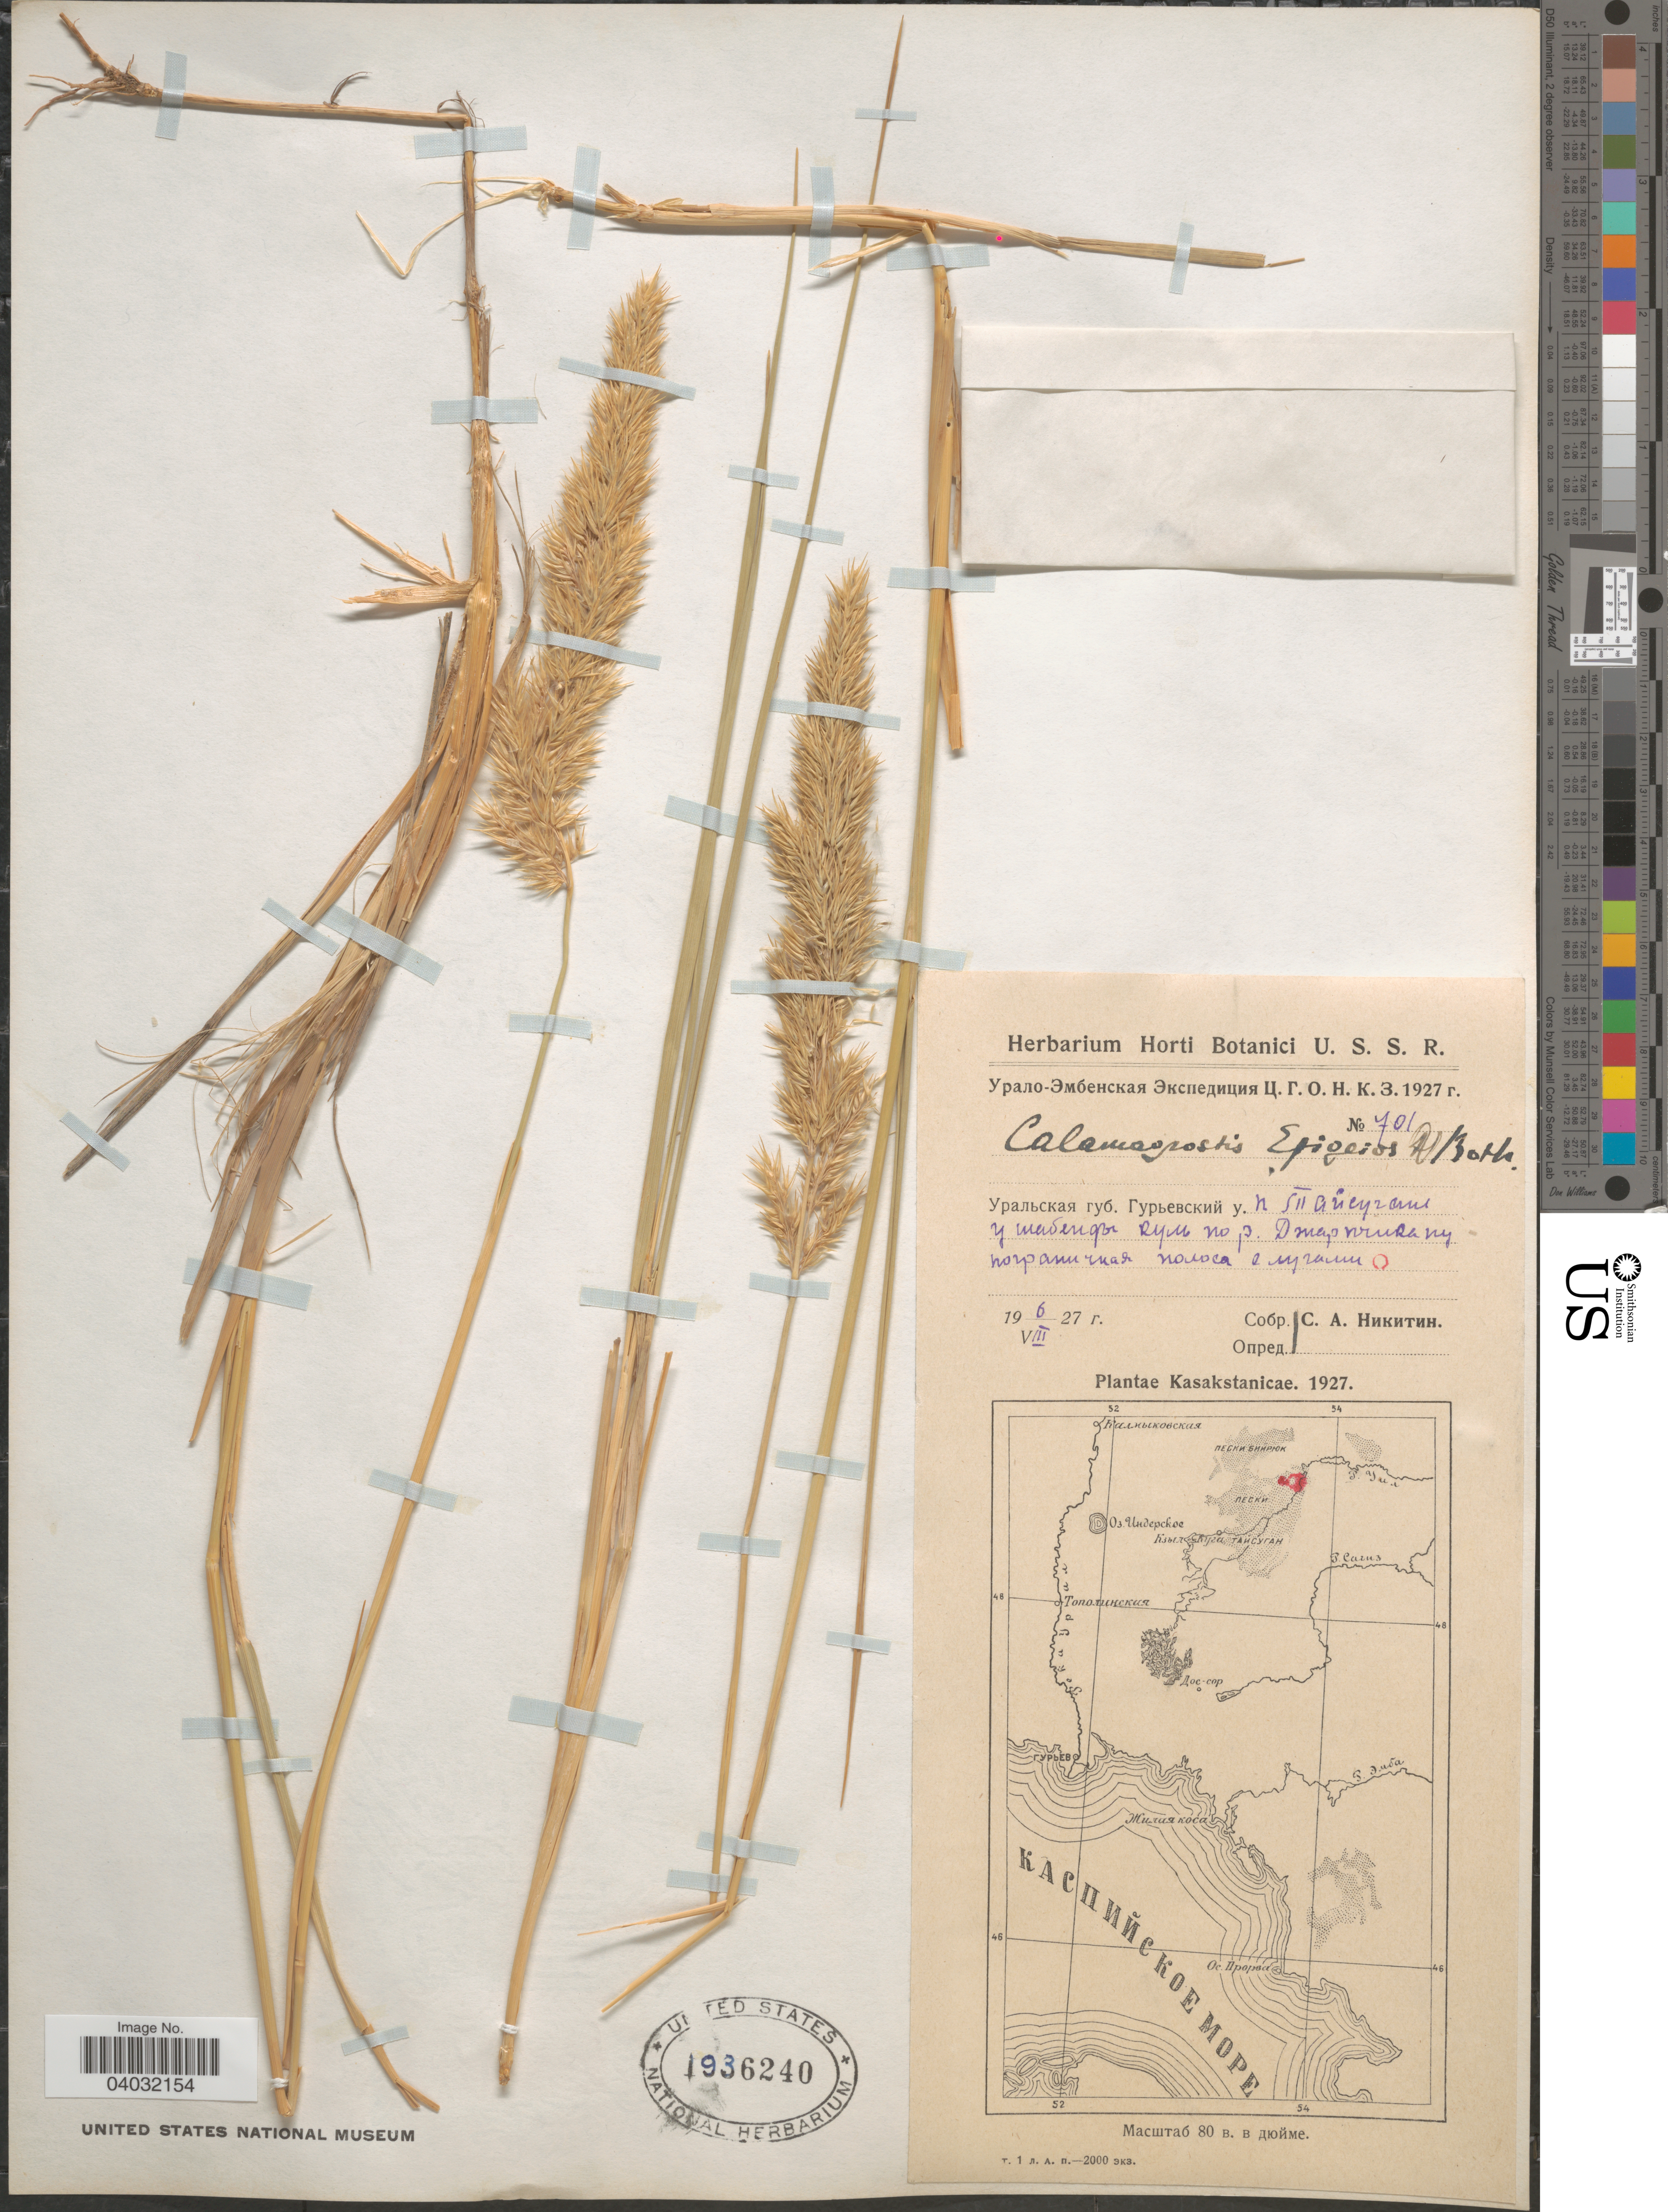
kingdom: Plantae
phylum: Tracheophyta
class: Liliopsida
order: Poales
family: Poaceae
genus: Calamagrostis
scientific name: Calamagrostis epigeios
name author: (L.) Roth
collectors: S. A. Nikitin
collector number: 701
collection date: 1927-08-06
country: Kazakhstan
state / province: West Kazakhstan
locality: Village Taysugash near Shabenda Kul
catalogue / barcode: US 1936240